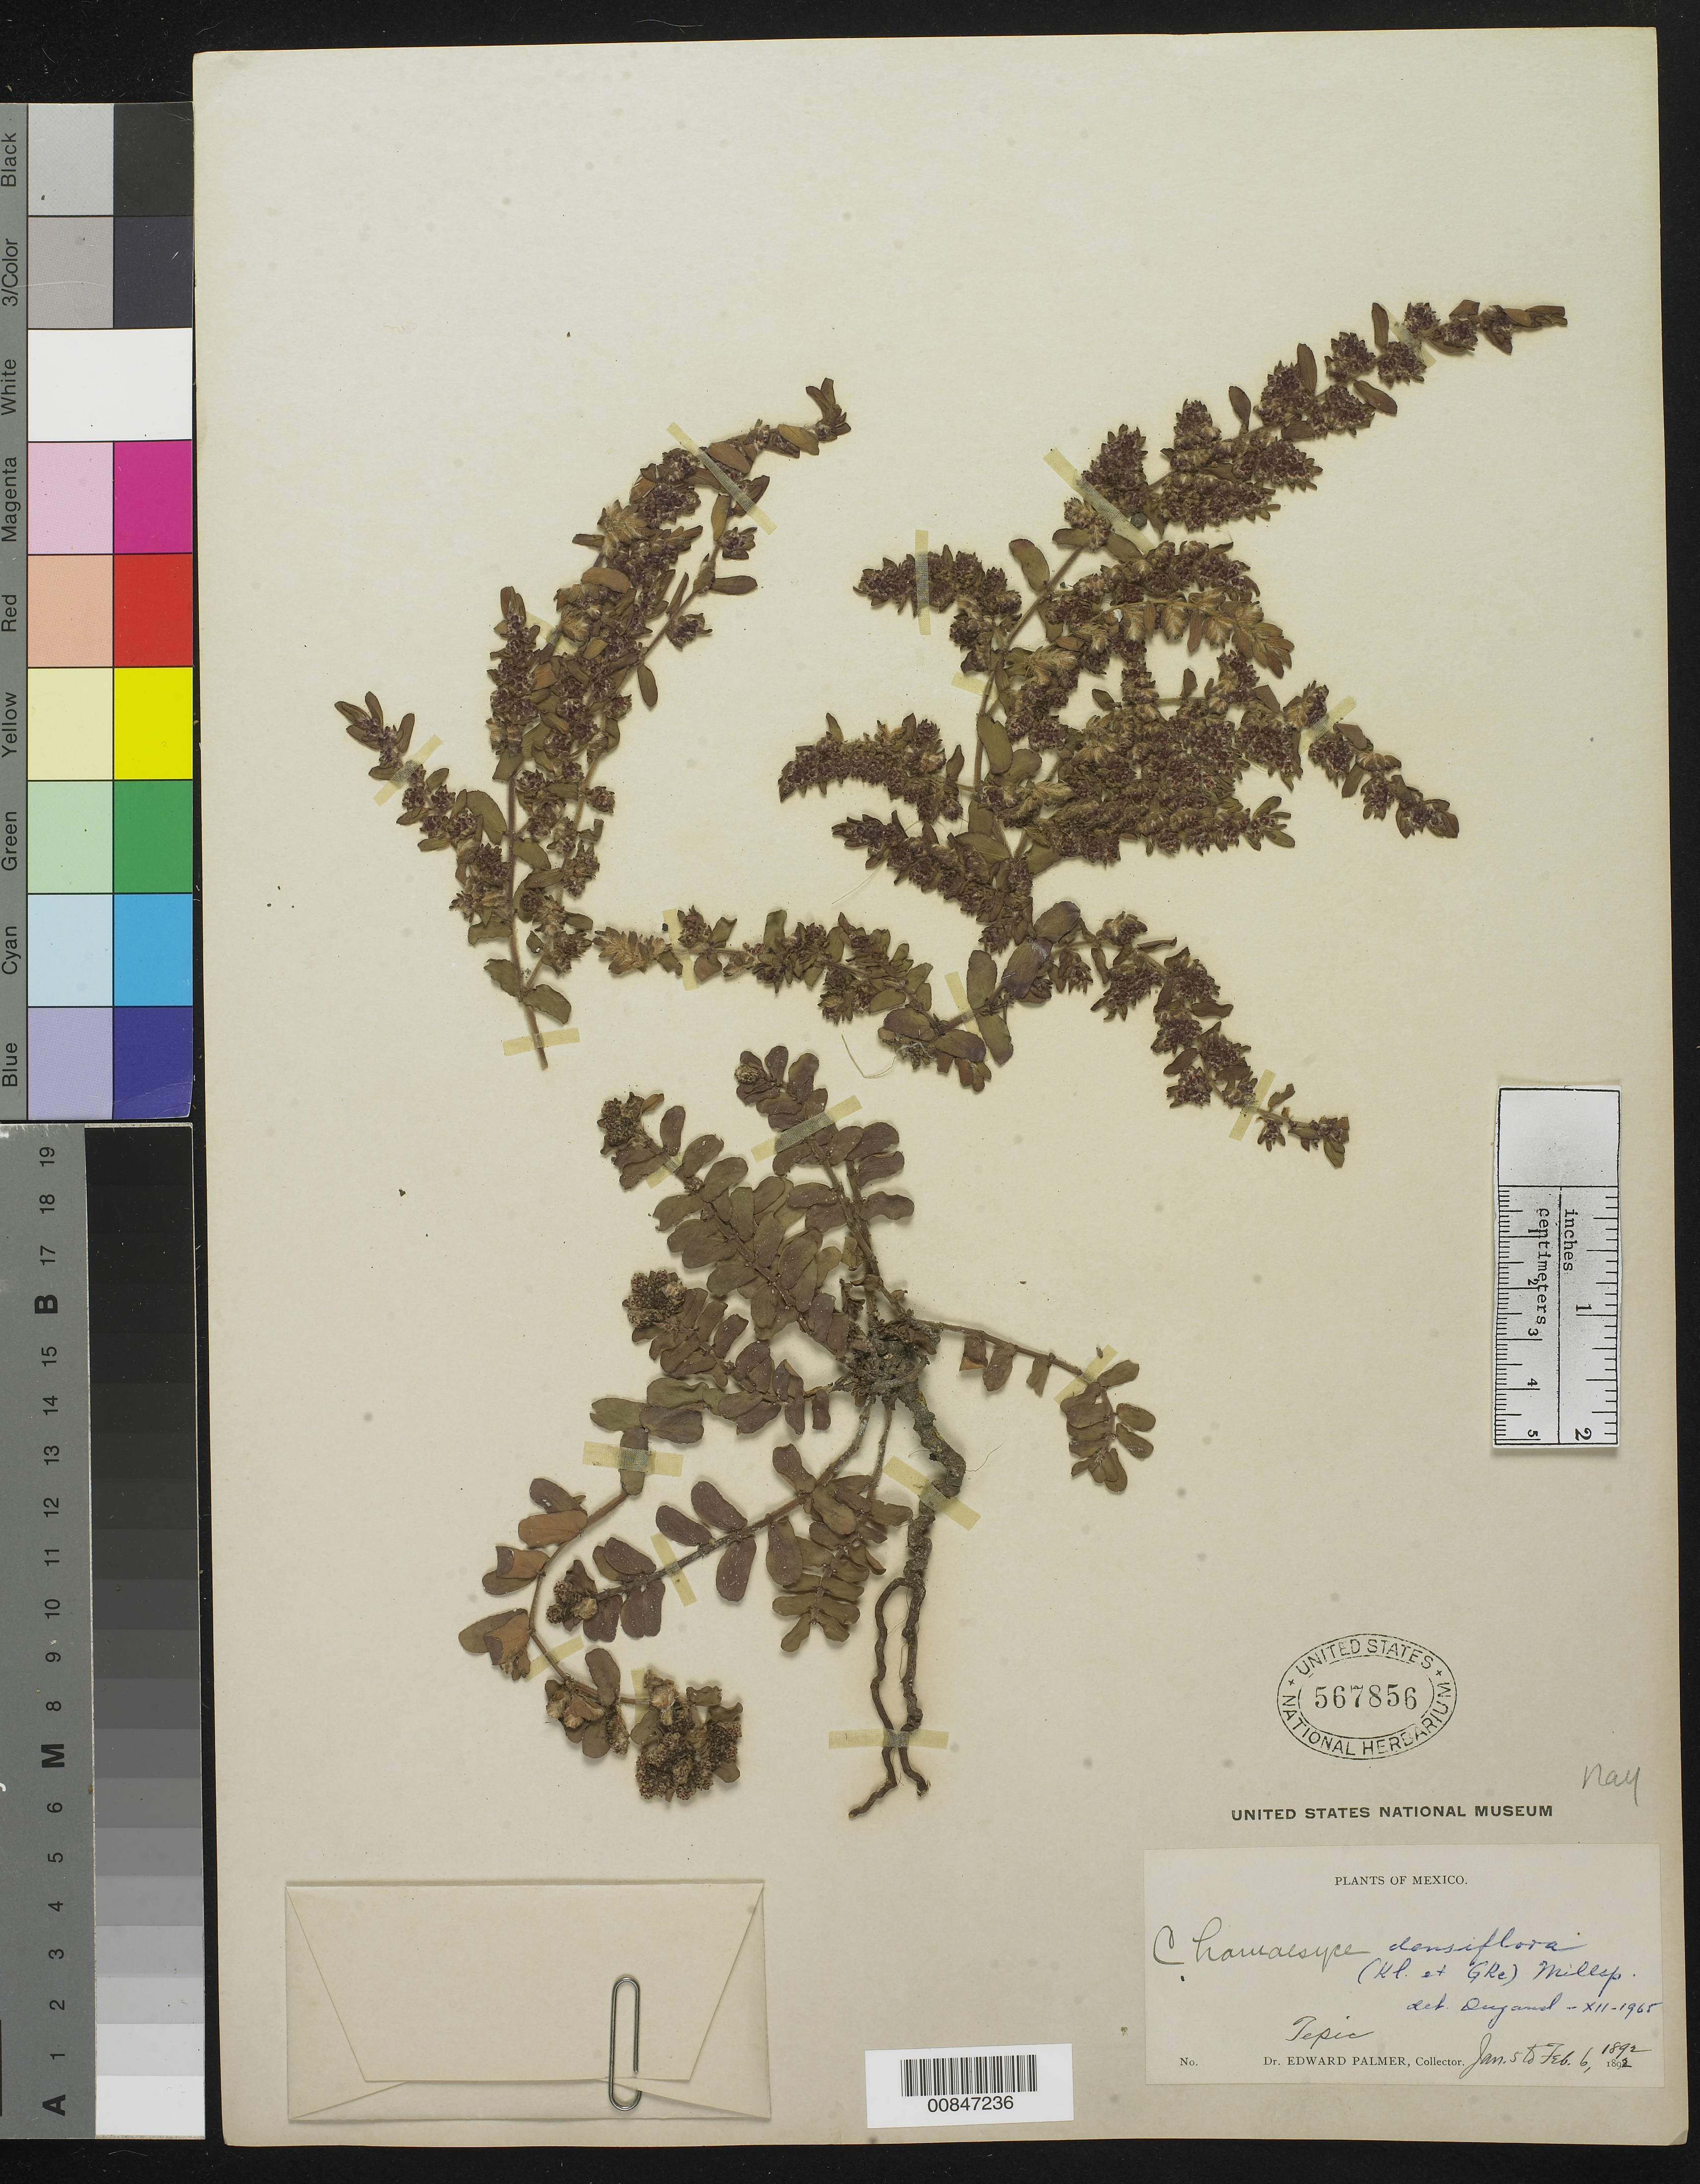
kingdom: Plantae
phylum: Tracheophyta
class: Magnoliopsida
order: Malpighiales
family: Euphorbiaceae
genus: Euphorbia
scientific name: Euphorbia densiflora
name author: (Klotzsch & Garcke) Klotzsch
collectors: E. Palmer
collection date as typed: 05 Jan 1892 to 06 Feb 1892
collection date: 1892-01-05/1892-02-06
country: Mexico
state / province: Nayarit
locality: Tepic, Nayarit.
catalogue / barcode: US 567856